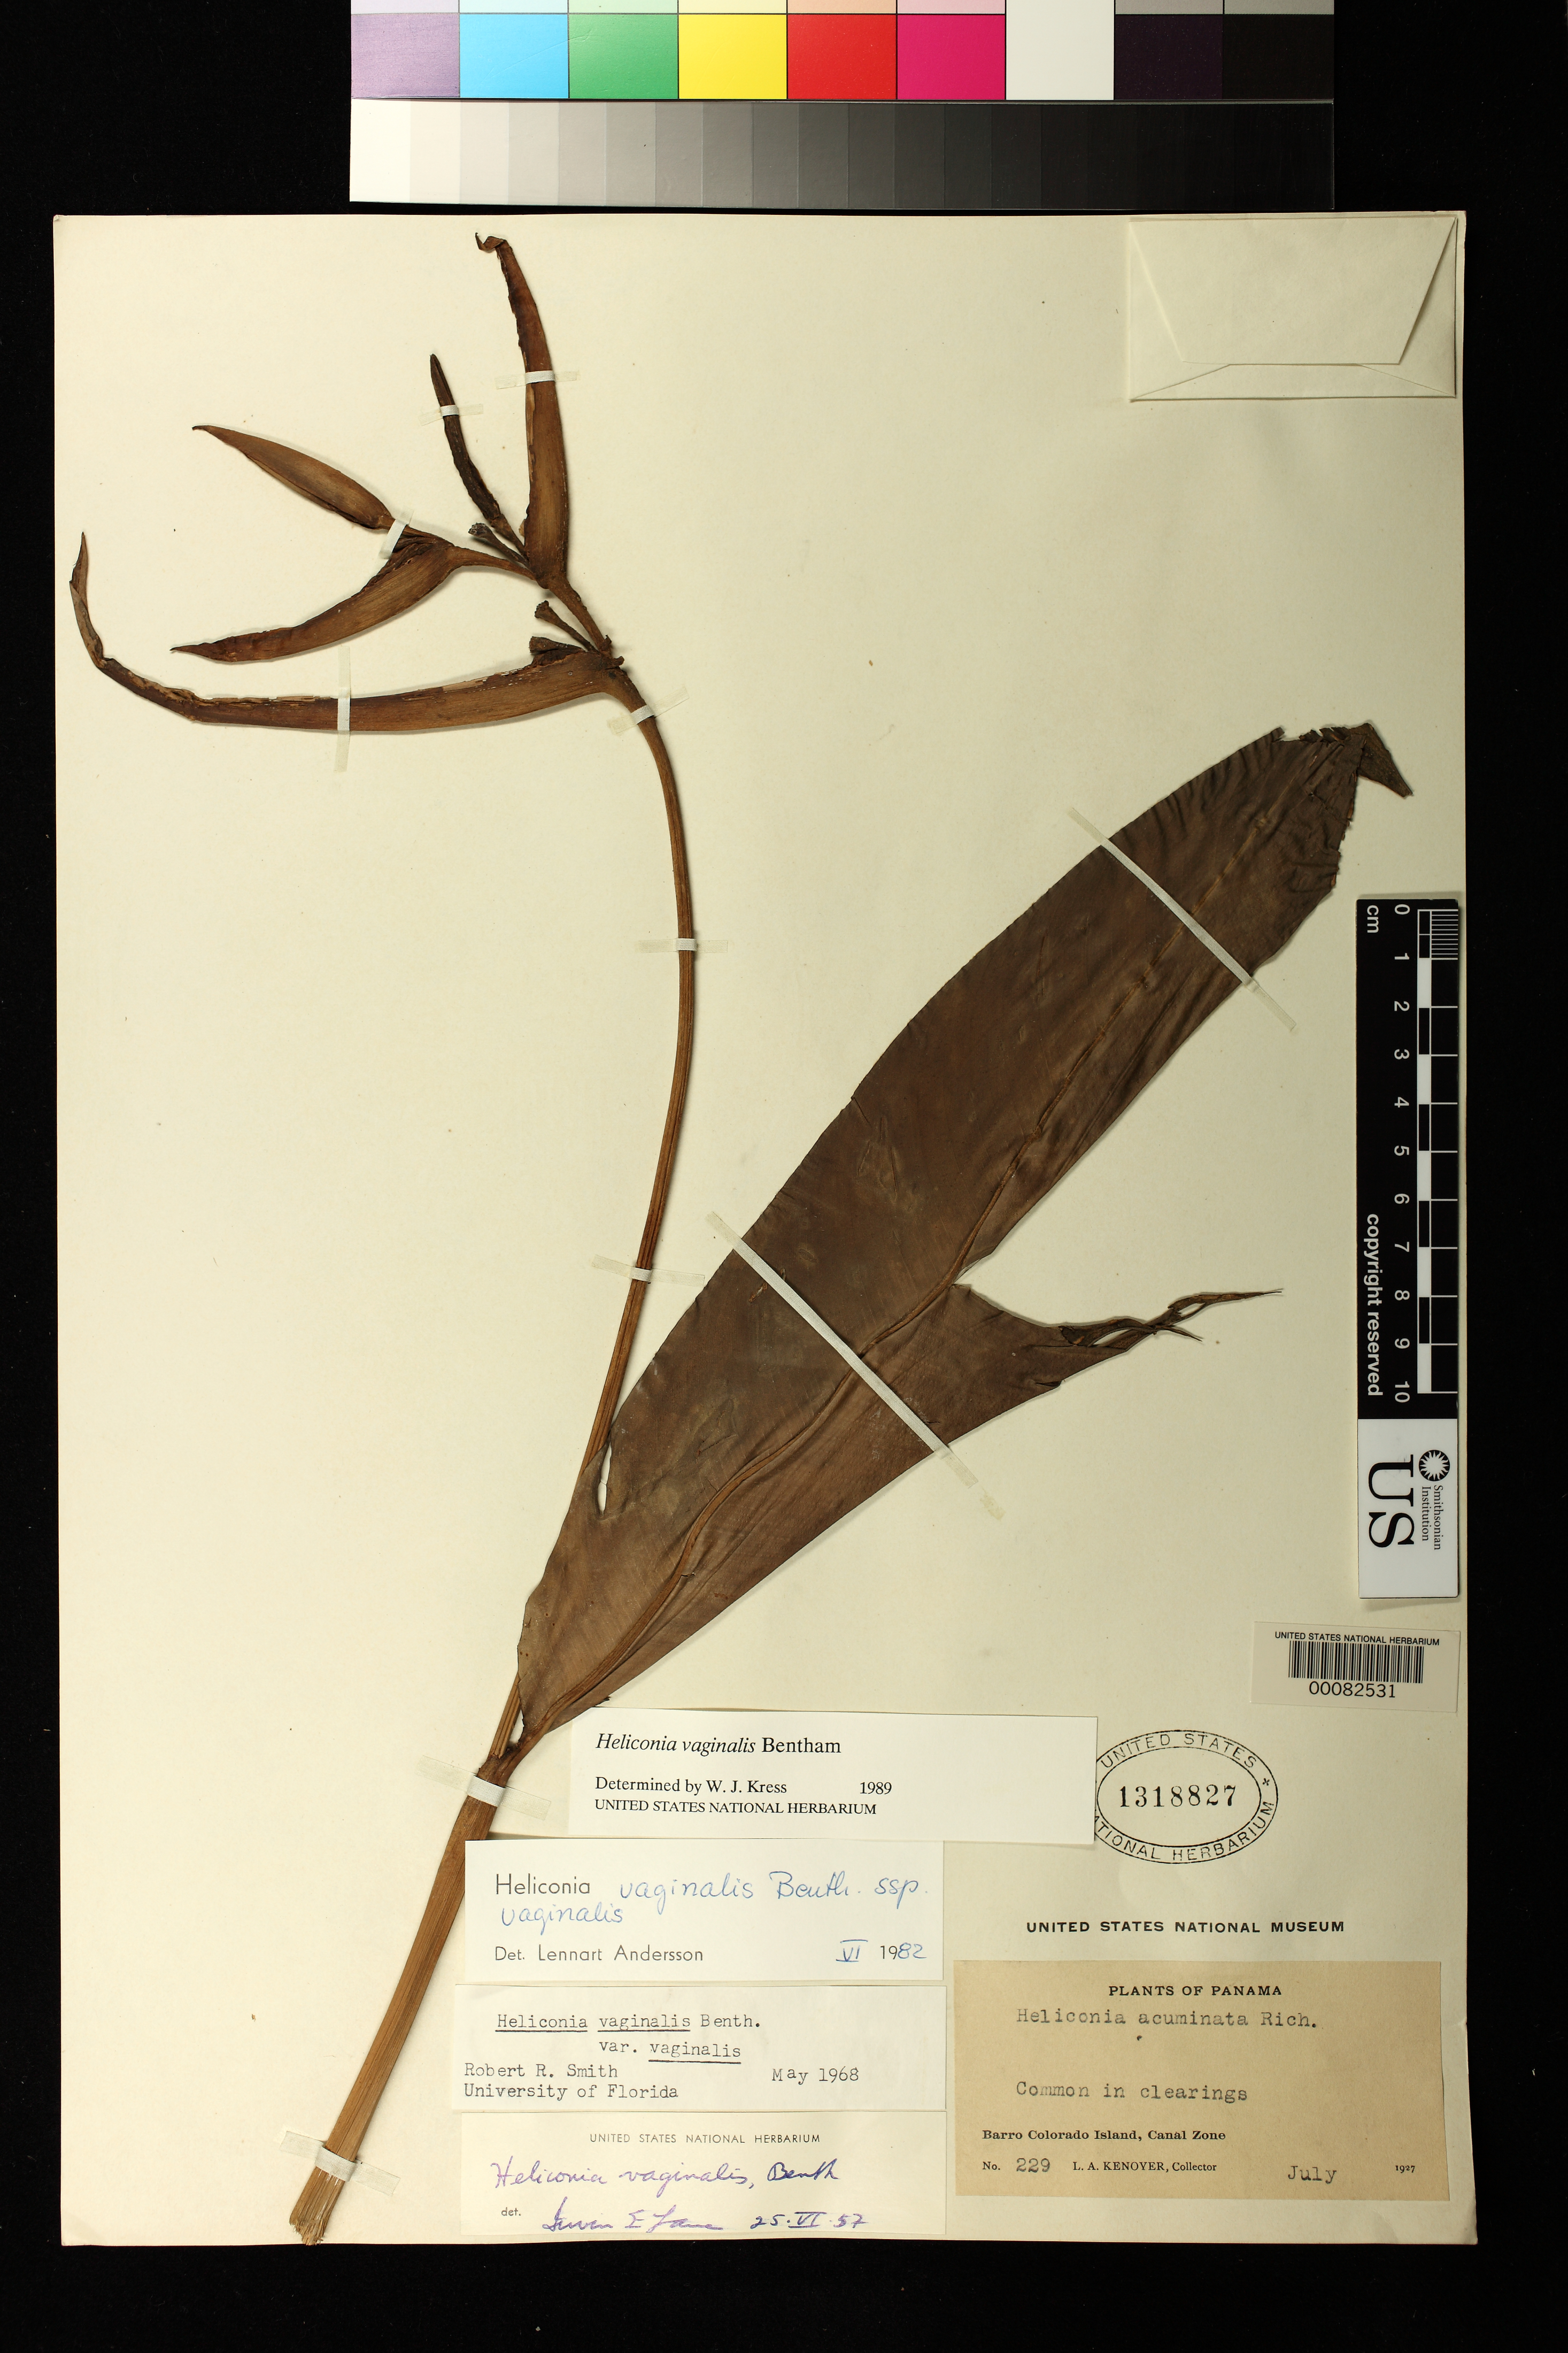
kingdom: Plantae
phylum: Tracheophyta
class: Liliopsida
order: Zingiberales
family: Heliconiaceae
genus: Heliconia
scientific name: Heliconia vaginalis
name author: Benth.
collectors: L. A. Kenoyer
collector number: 229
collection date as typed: Jul 1927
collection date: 1927-07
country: Panama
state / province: Panamá Oeste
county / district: Canal Zone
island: Barro Colorado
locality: Barro Colorado I.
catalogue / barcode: US 1318827